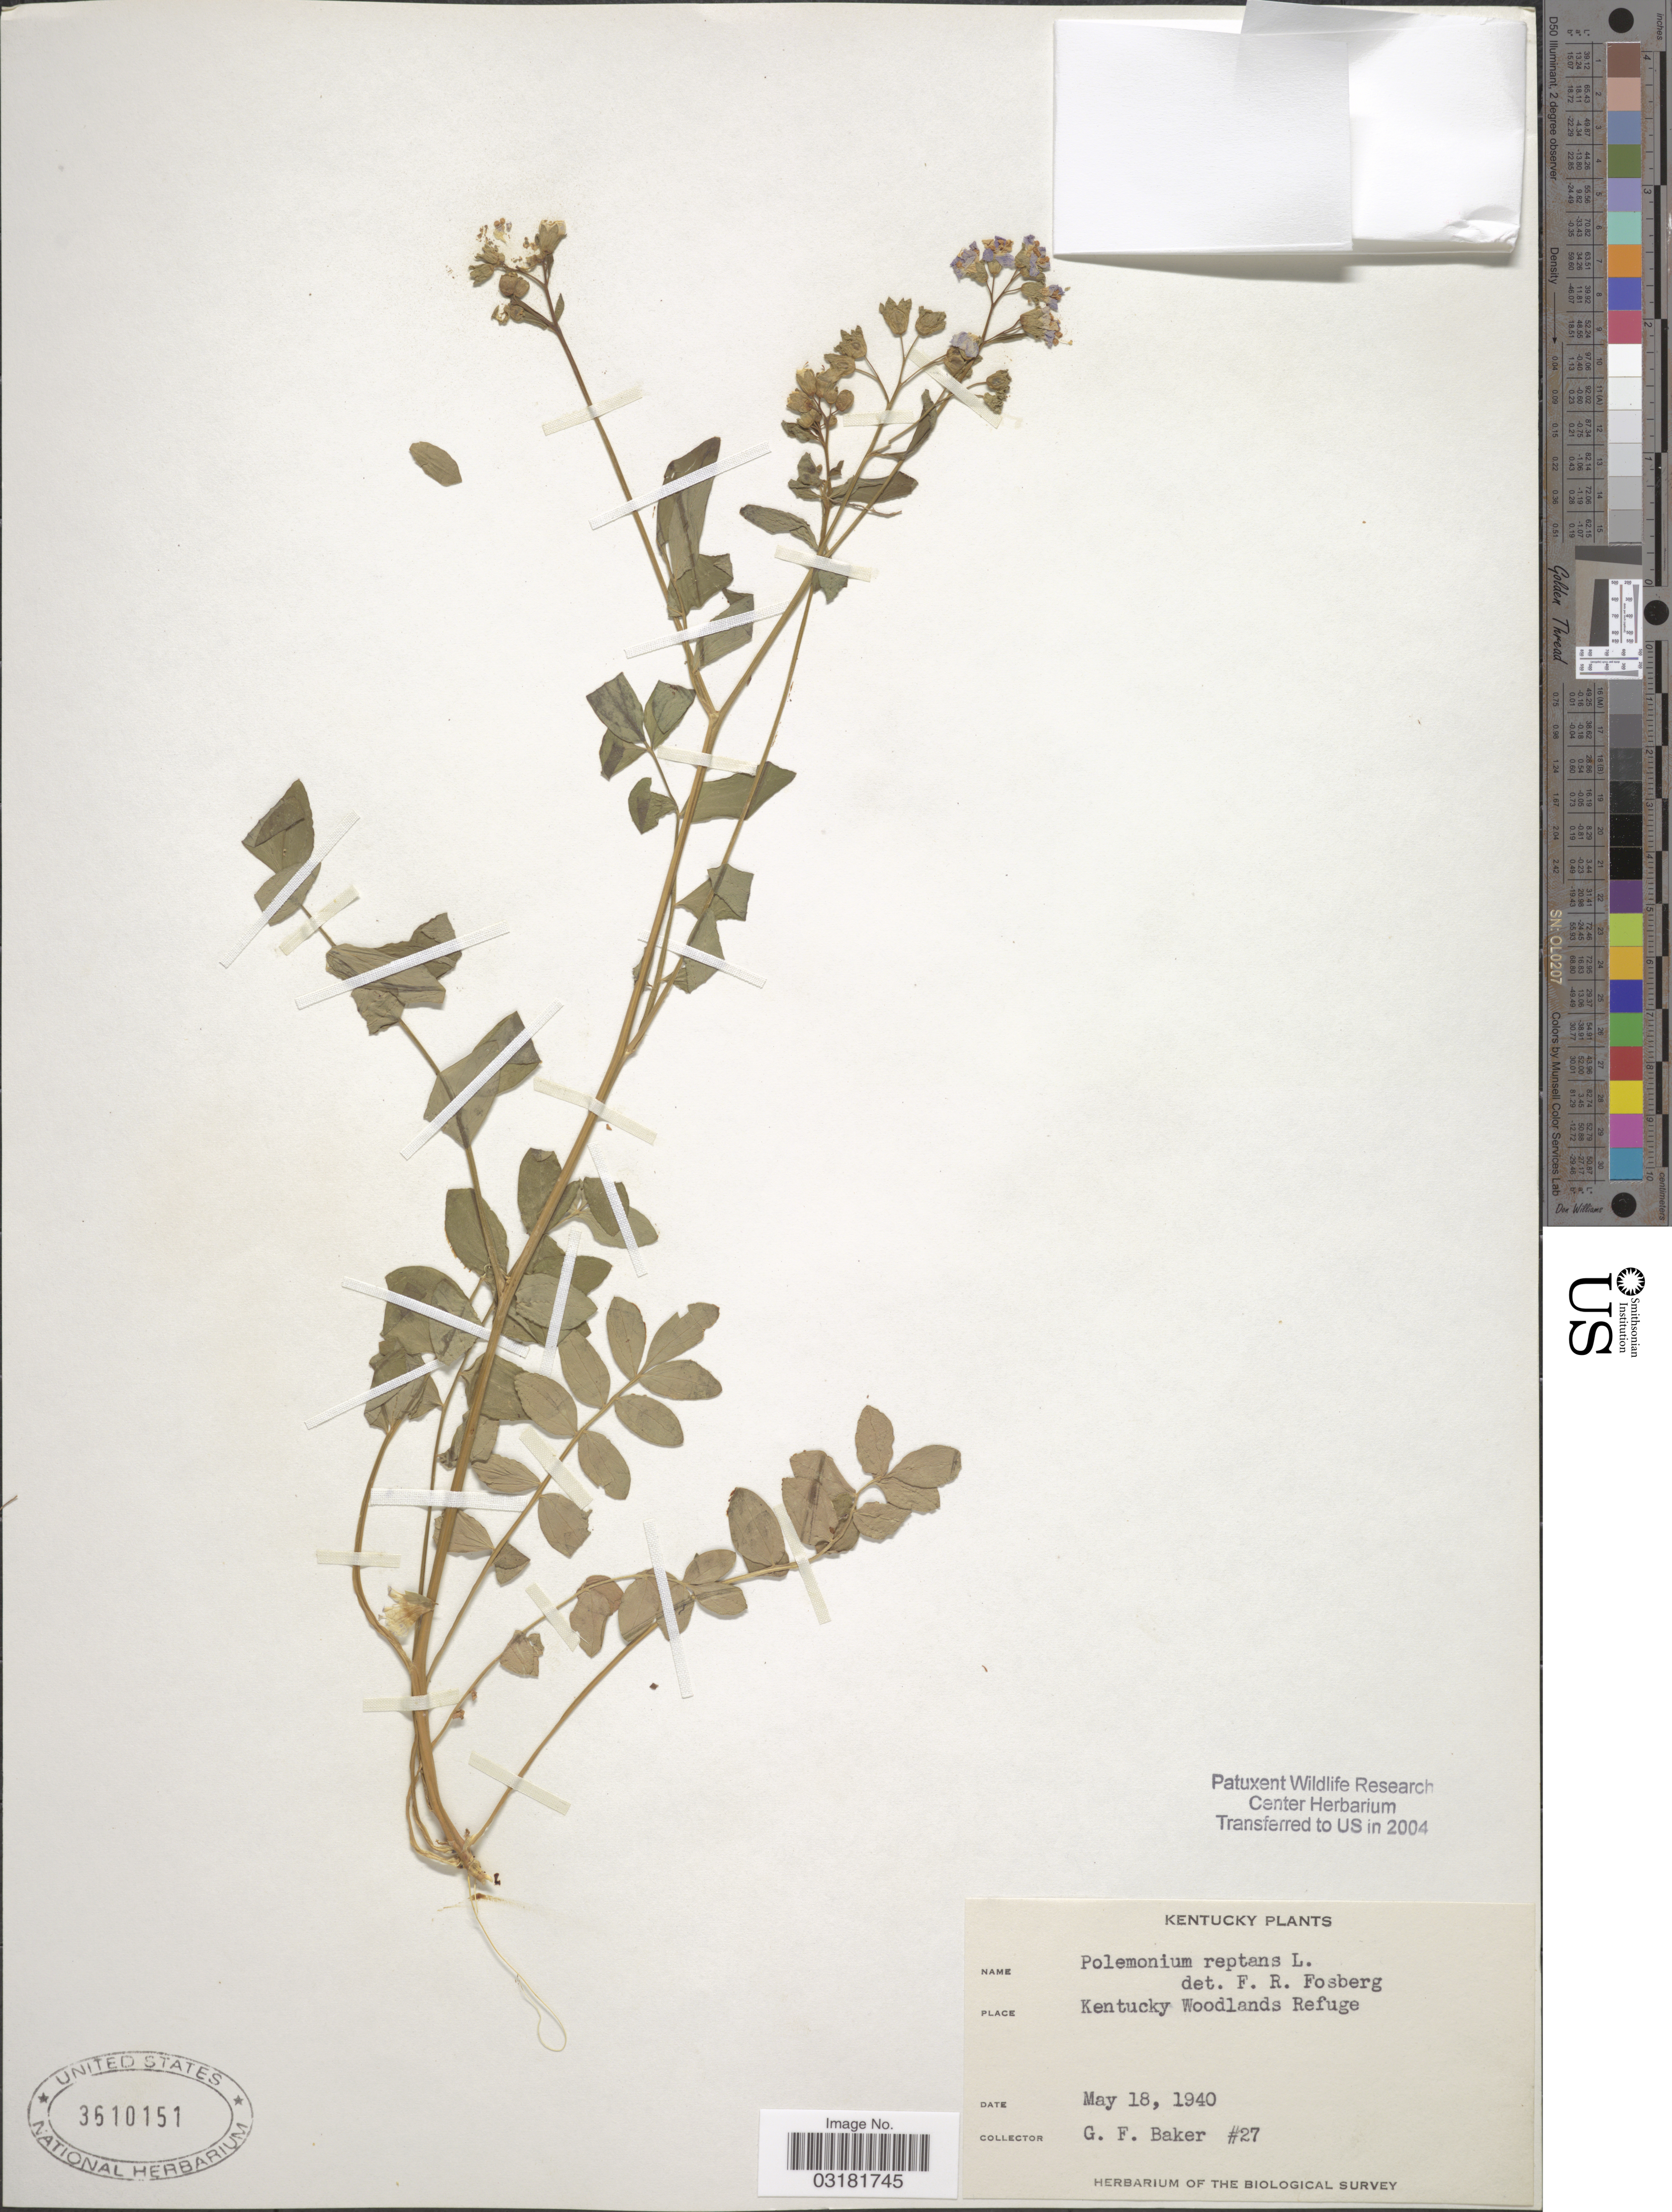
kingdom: Plantae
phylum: Tracheophyta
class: Magnoliopsida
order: Ericales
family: Polemoniaceae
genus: Polemonium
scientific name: Polemonium reptans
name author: L.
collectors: G. Baker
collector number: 27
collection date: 1940-05-18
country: United States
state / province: Kentucky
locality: Kentucky Woodlands Refuge.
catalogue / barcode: US 3610151